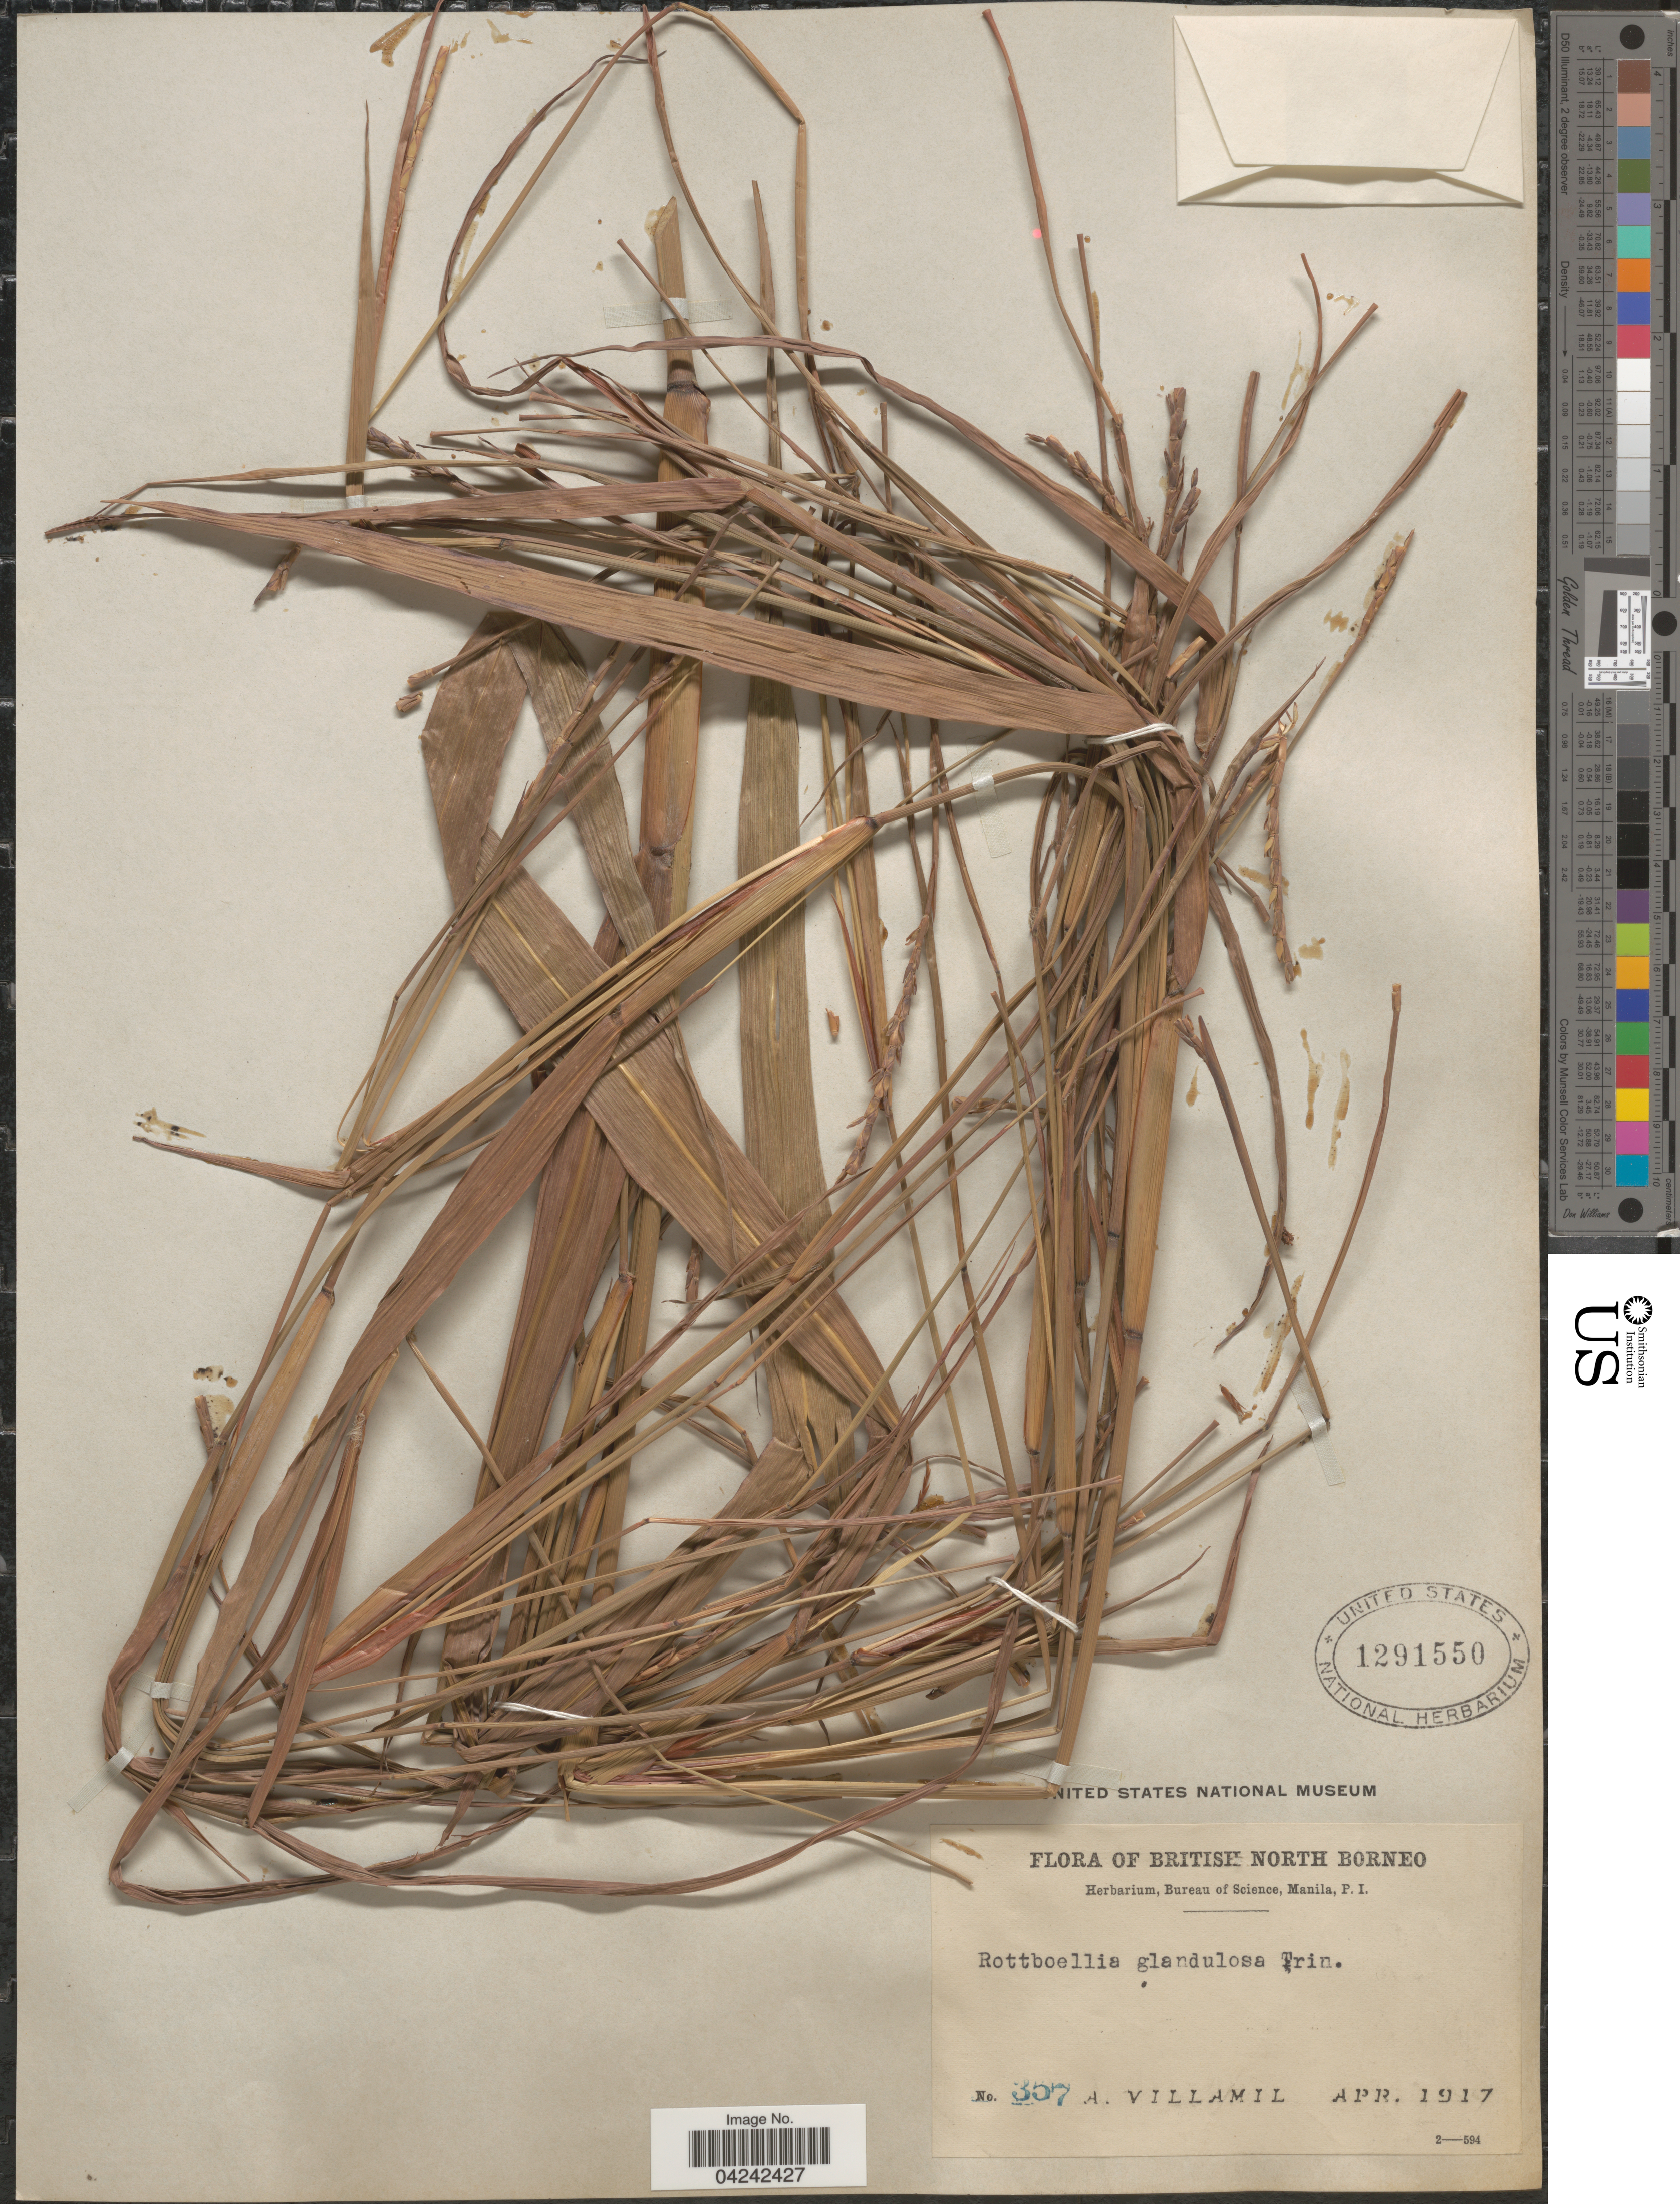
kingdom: Plantae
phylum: Tracheophyta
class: Liliopsida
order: Poales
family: Poaceae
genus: Rottboellia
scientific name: Rottboellia glandulosa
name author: Trin.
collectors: A. Villamil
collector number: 357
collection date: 1917-04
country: Malaysia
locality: British North Borneo.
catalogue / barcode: US 1291550